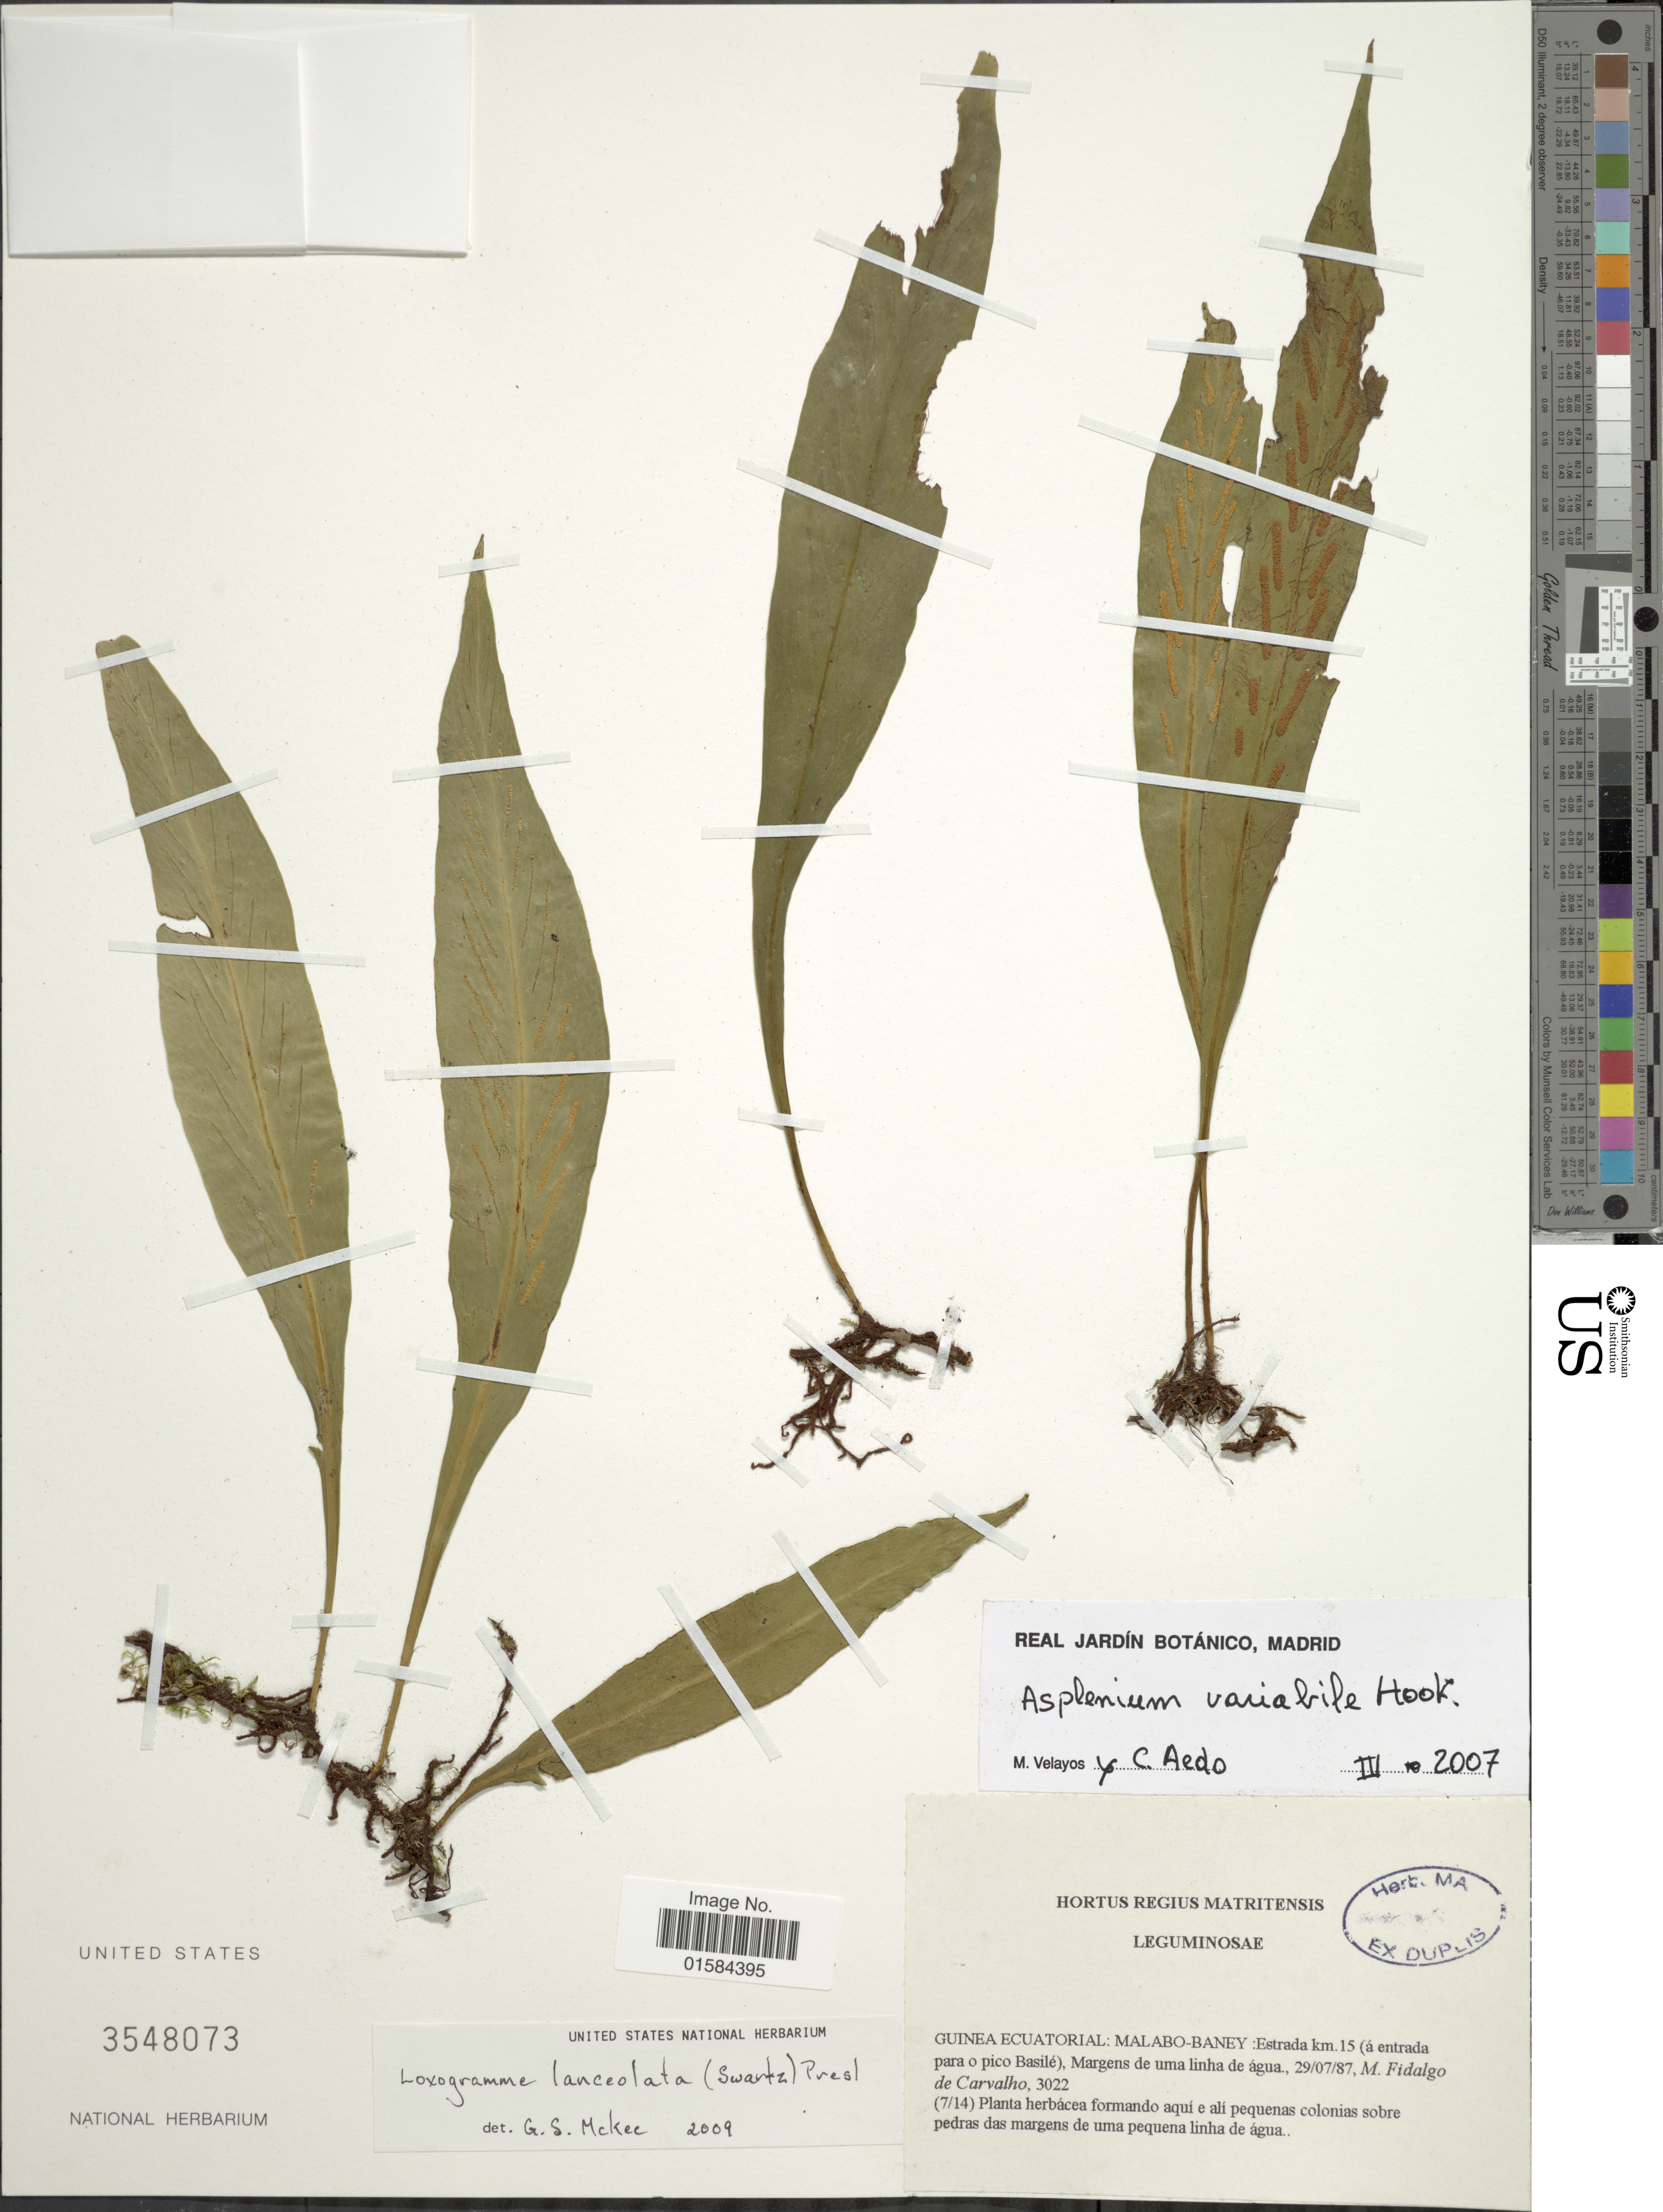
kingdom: Plantae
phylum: Tracheophyta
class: Polypodiopsida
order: Polypodiales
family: Polypodiaceae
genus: Loxogramme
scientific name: Loxogramme lanceolata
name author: (Sw.) C. Presl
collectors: M. Fidalgo de Carvalho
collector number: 3022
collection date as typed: Transcribed d/m/y: 29/7/87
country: Equatorial Guinea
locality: Leguminosae, Guinea Ecuatorial: Malabo-Baney: Estrada km. 15 ( a entrada para o pico Basile)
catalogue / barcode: US 3548073